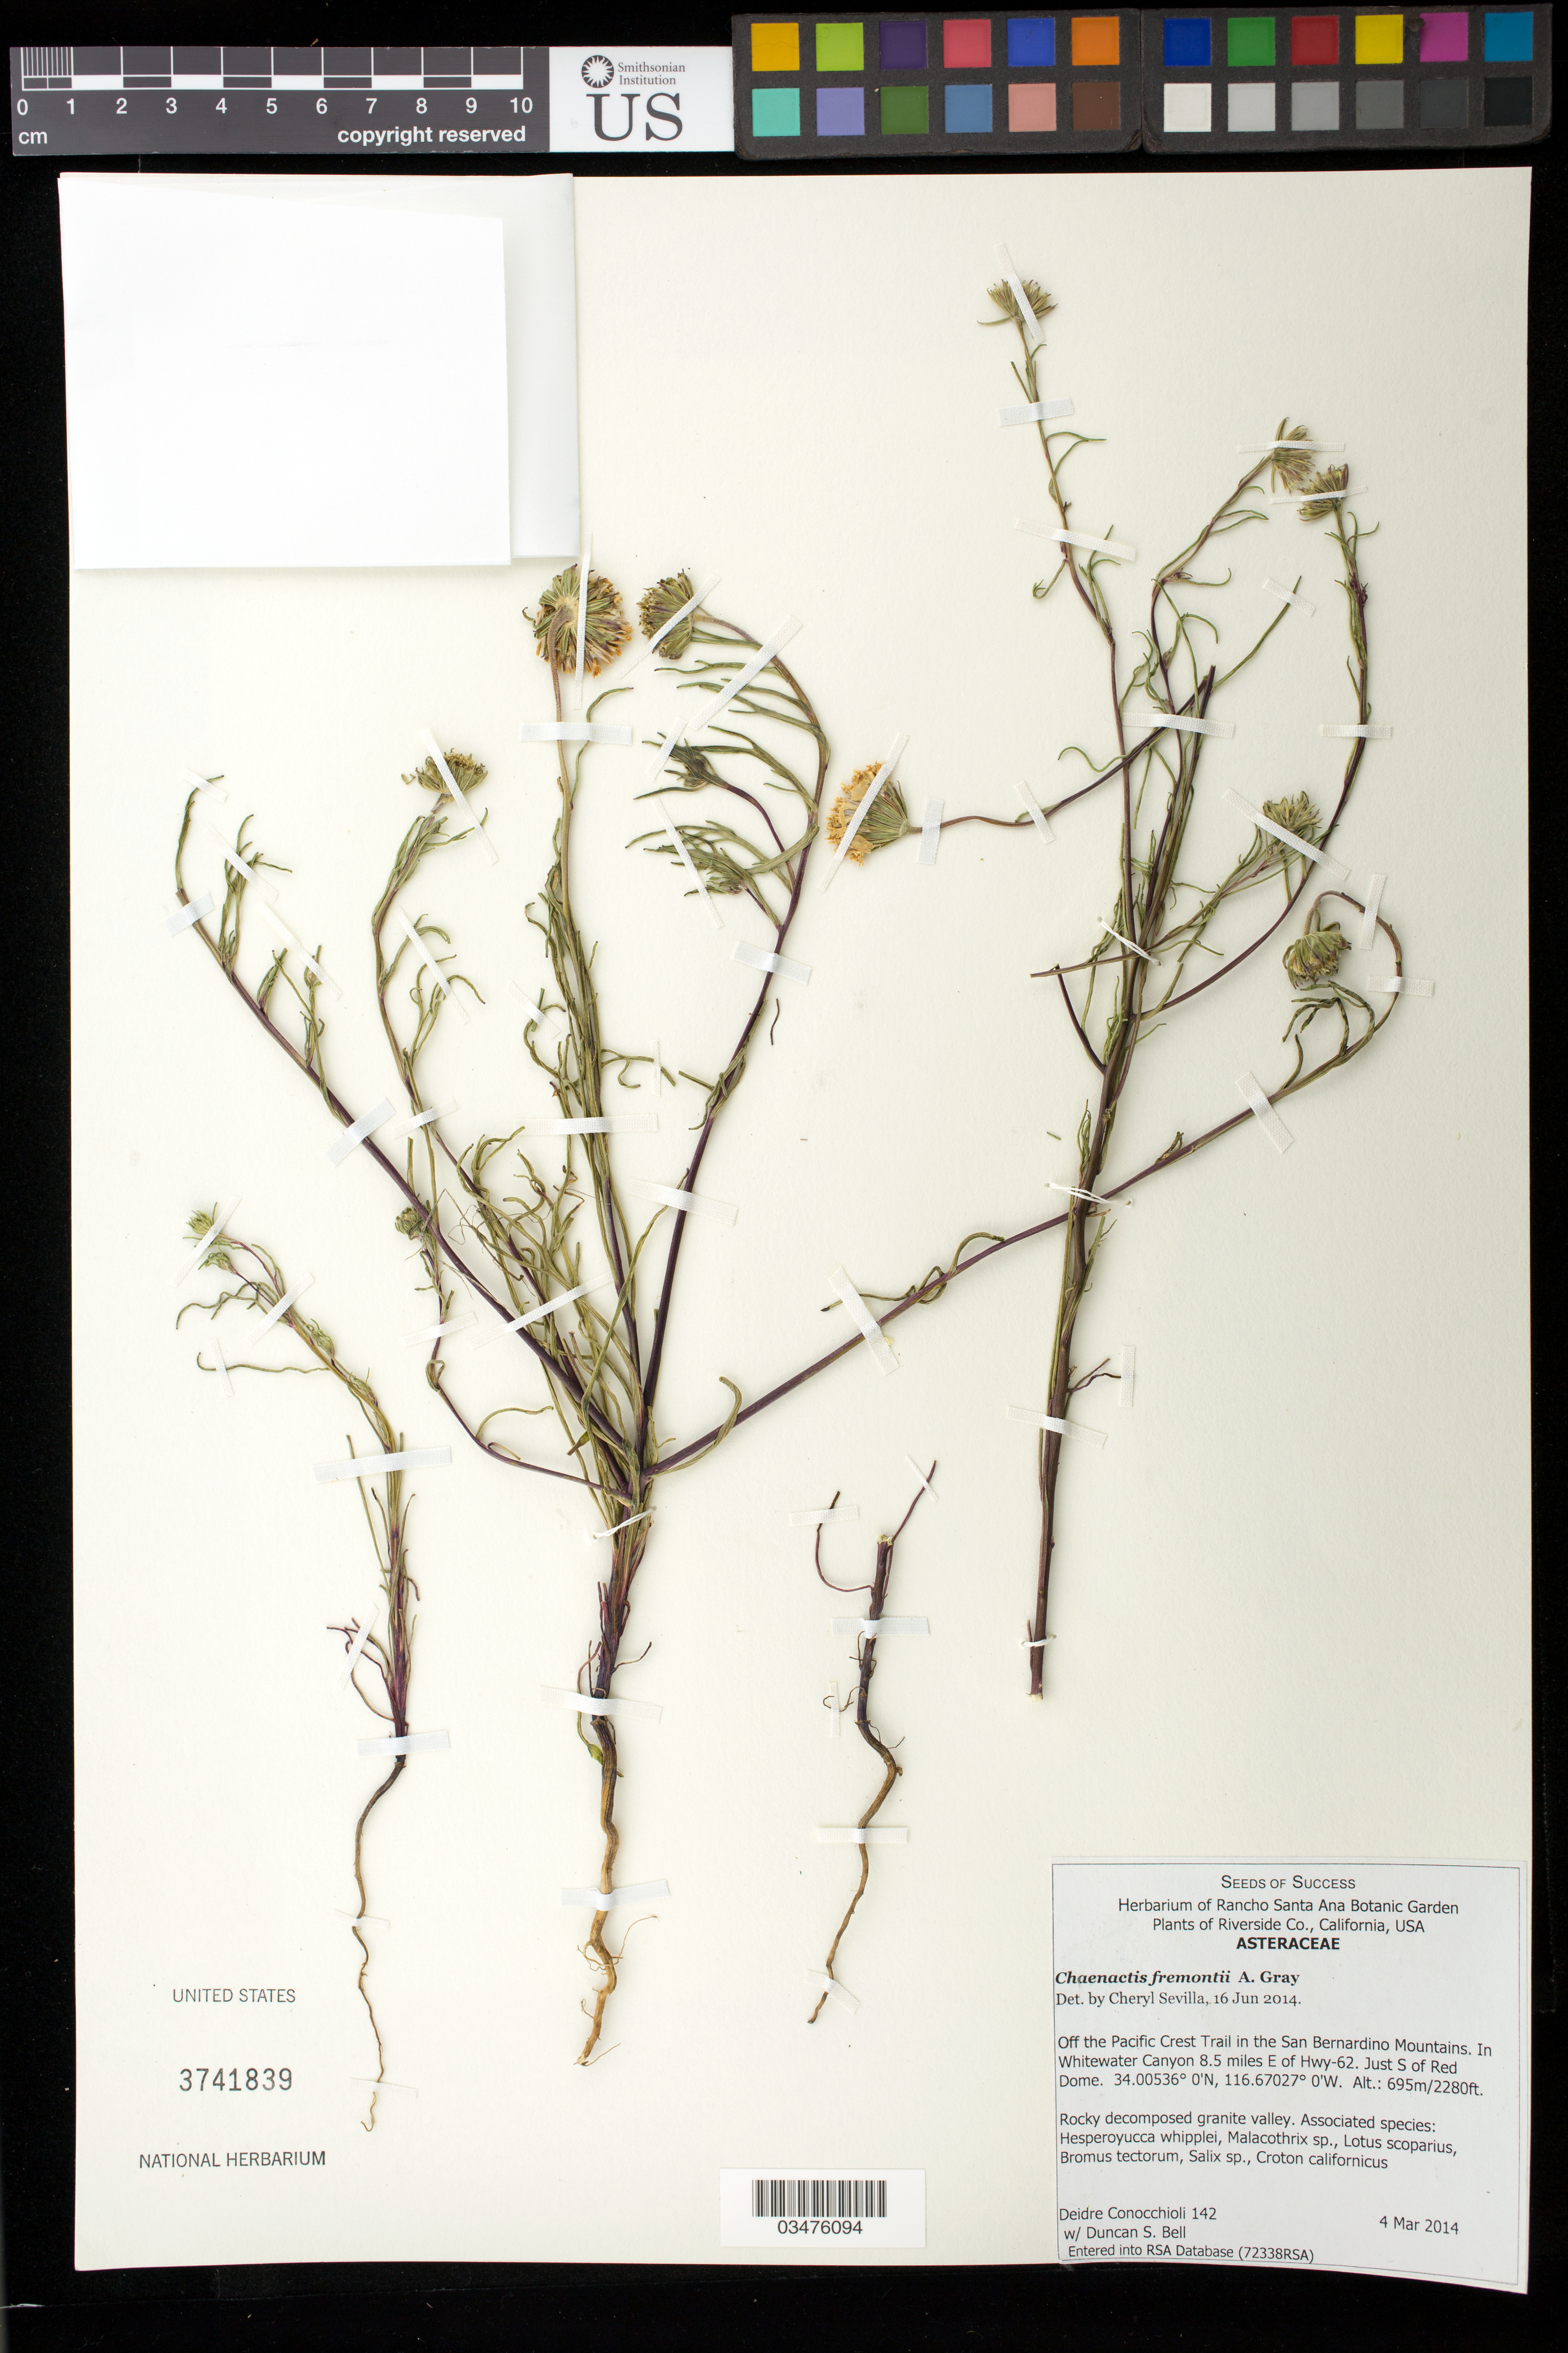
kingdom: Plantae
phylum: Tracheophyta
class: Magnoliopsida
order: Asterales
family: Asteraceae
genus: Chaenactis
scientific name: Chaenactis fremontii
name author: A. Gray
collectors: D. Conocchioli & D. S. Bell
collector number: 142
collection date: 2014-03-04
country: United States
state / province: California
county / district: Riverside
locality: Off the Pacific Crest Trail in the San Bernardino Mts. In Whitewater Canyon 8.5 mi. E of Hwy 62, just S of Red Dome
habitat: Rocky decomposed granite valley. With Salix sp., Croton californicus, ect.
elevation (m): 695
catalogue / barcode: US 3741839